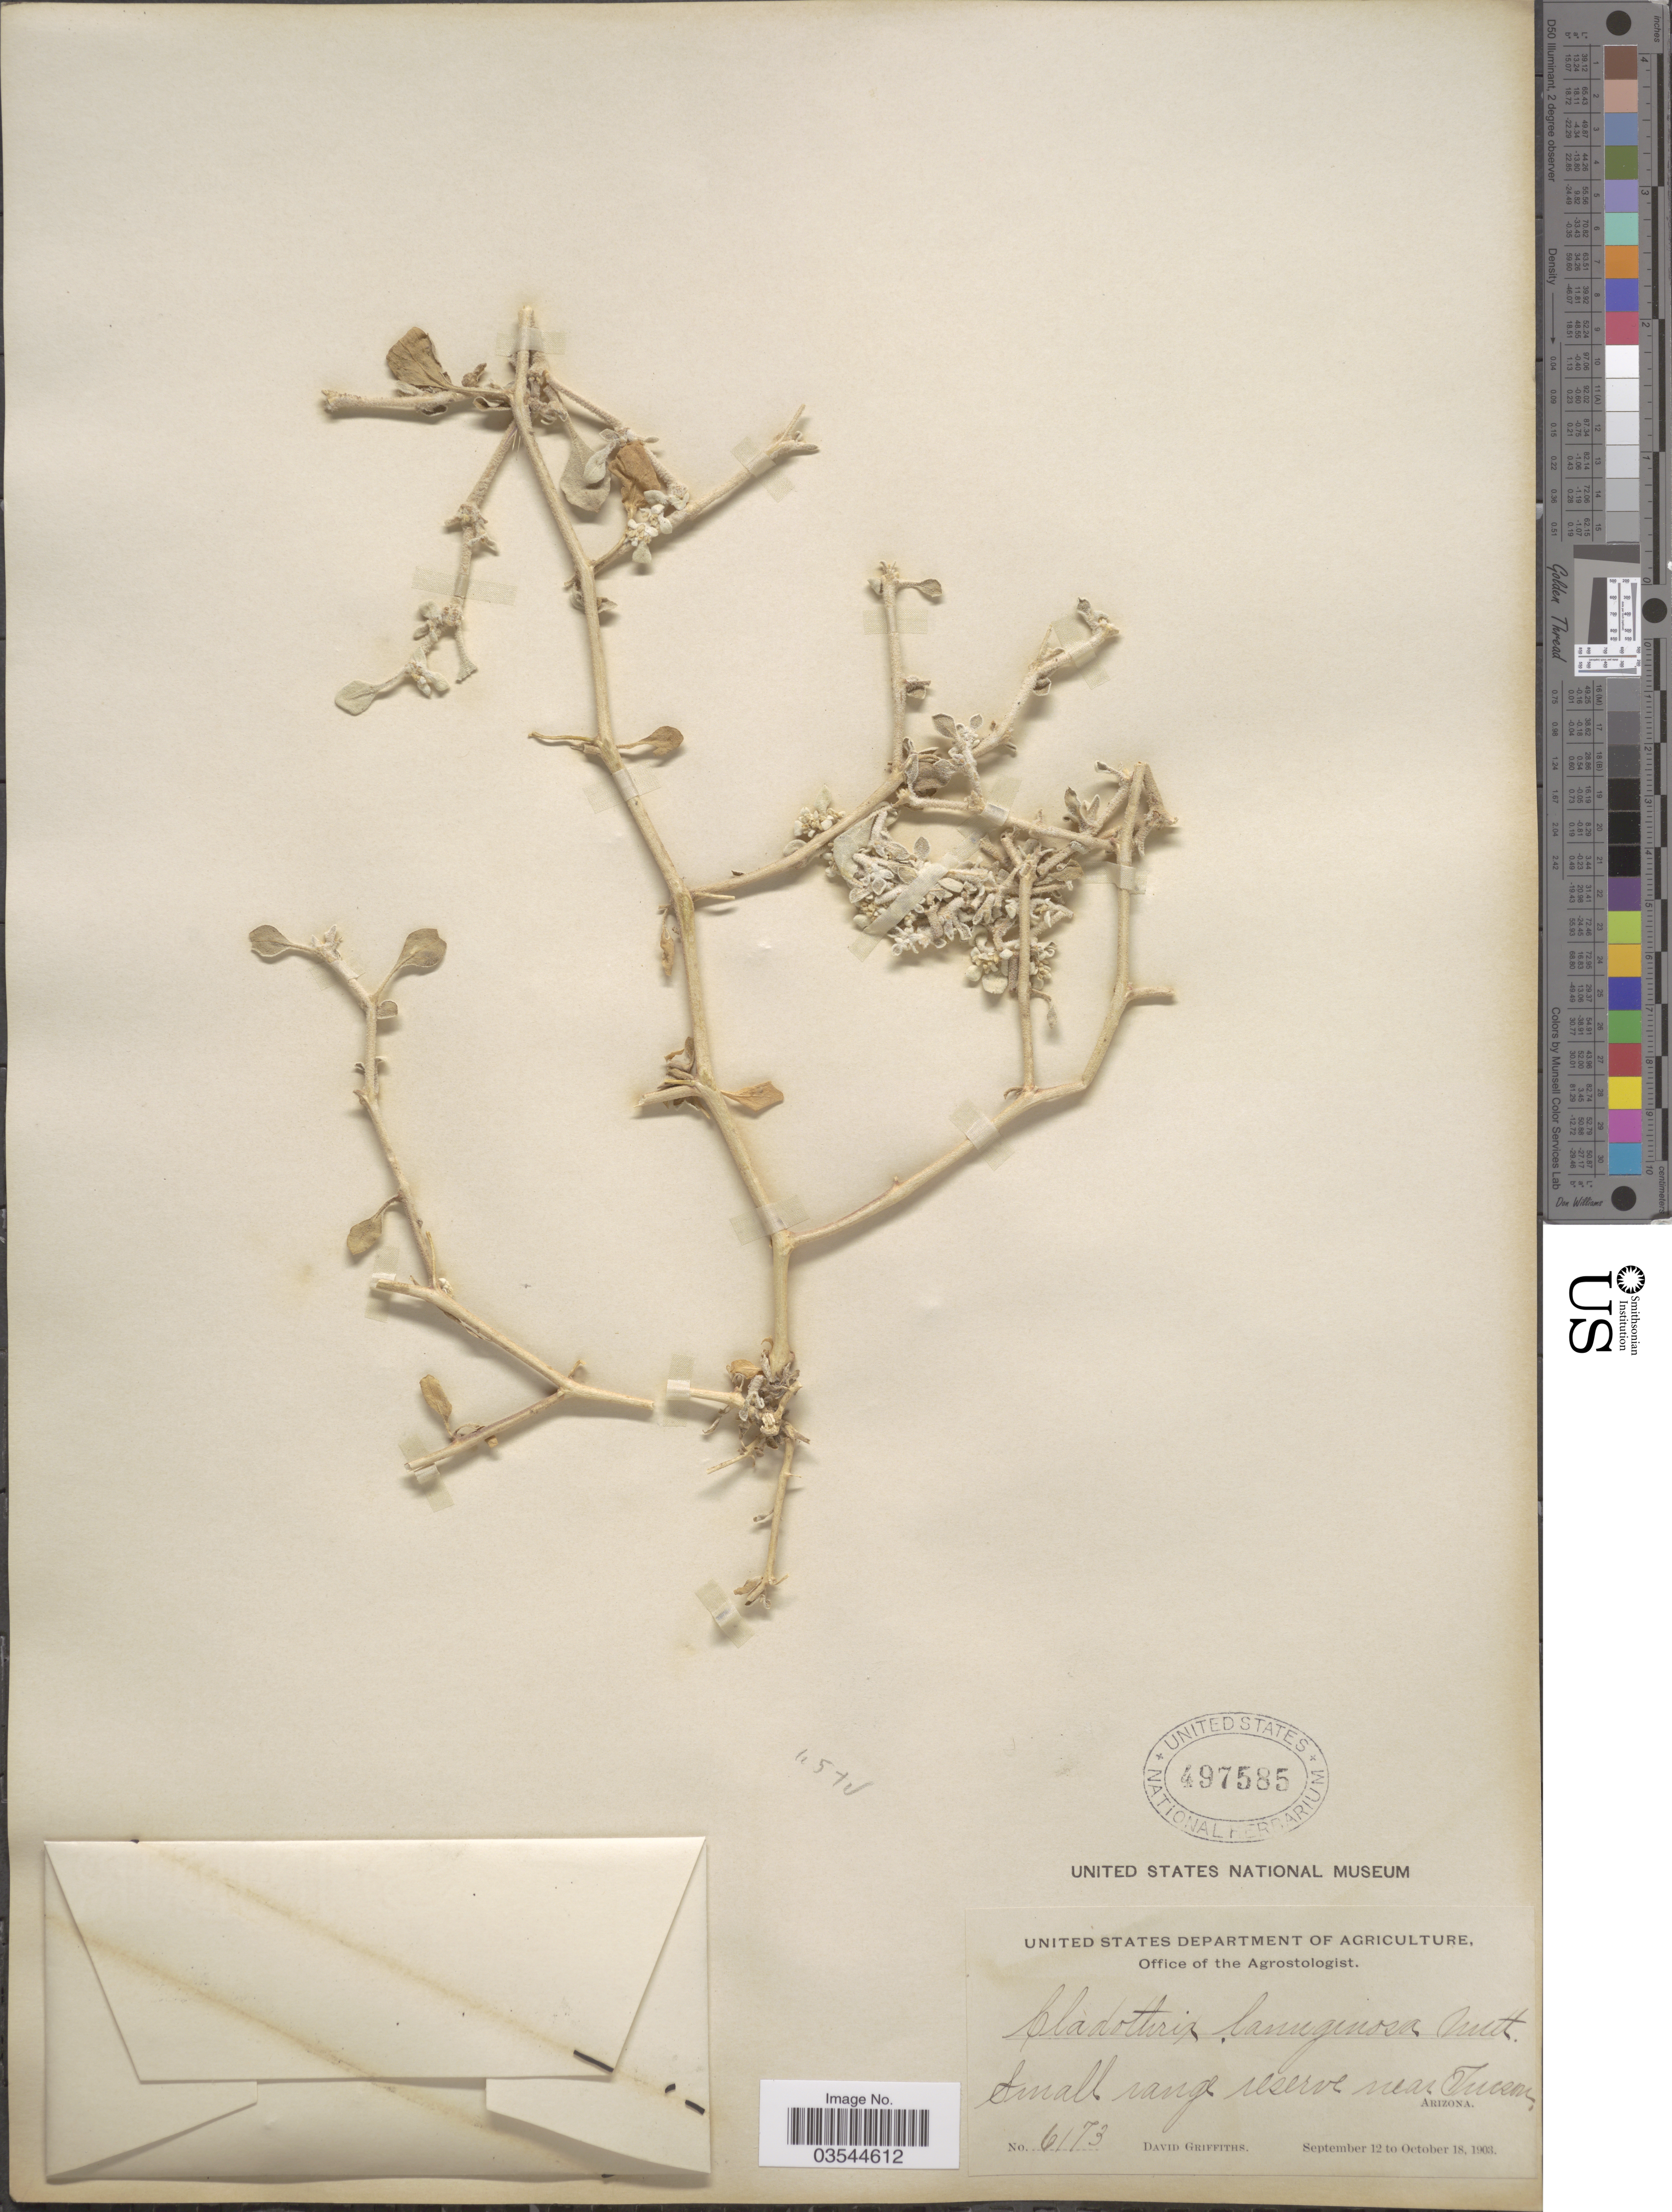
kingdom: Plantae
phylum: Tracheophyta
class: Magnoliopsida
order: Caryophyllales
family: Amaranthaceae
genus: Tidestromia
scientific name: Tidestromia lanuginosa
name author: (Nutt.) Standl.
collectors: D. Griffiths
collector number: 6173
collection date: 1903-09-12/1903-10-18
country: United States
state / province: Arizona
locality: Small range reserve near Tucson.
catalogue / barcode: US 497585